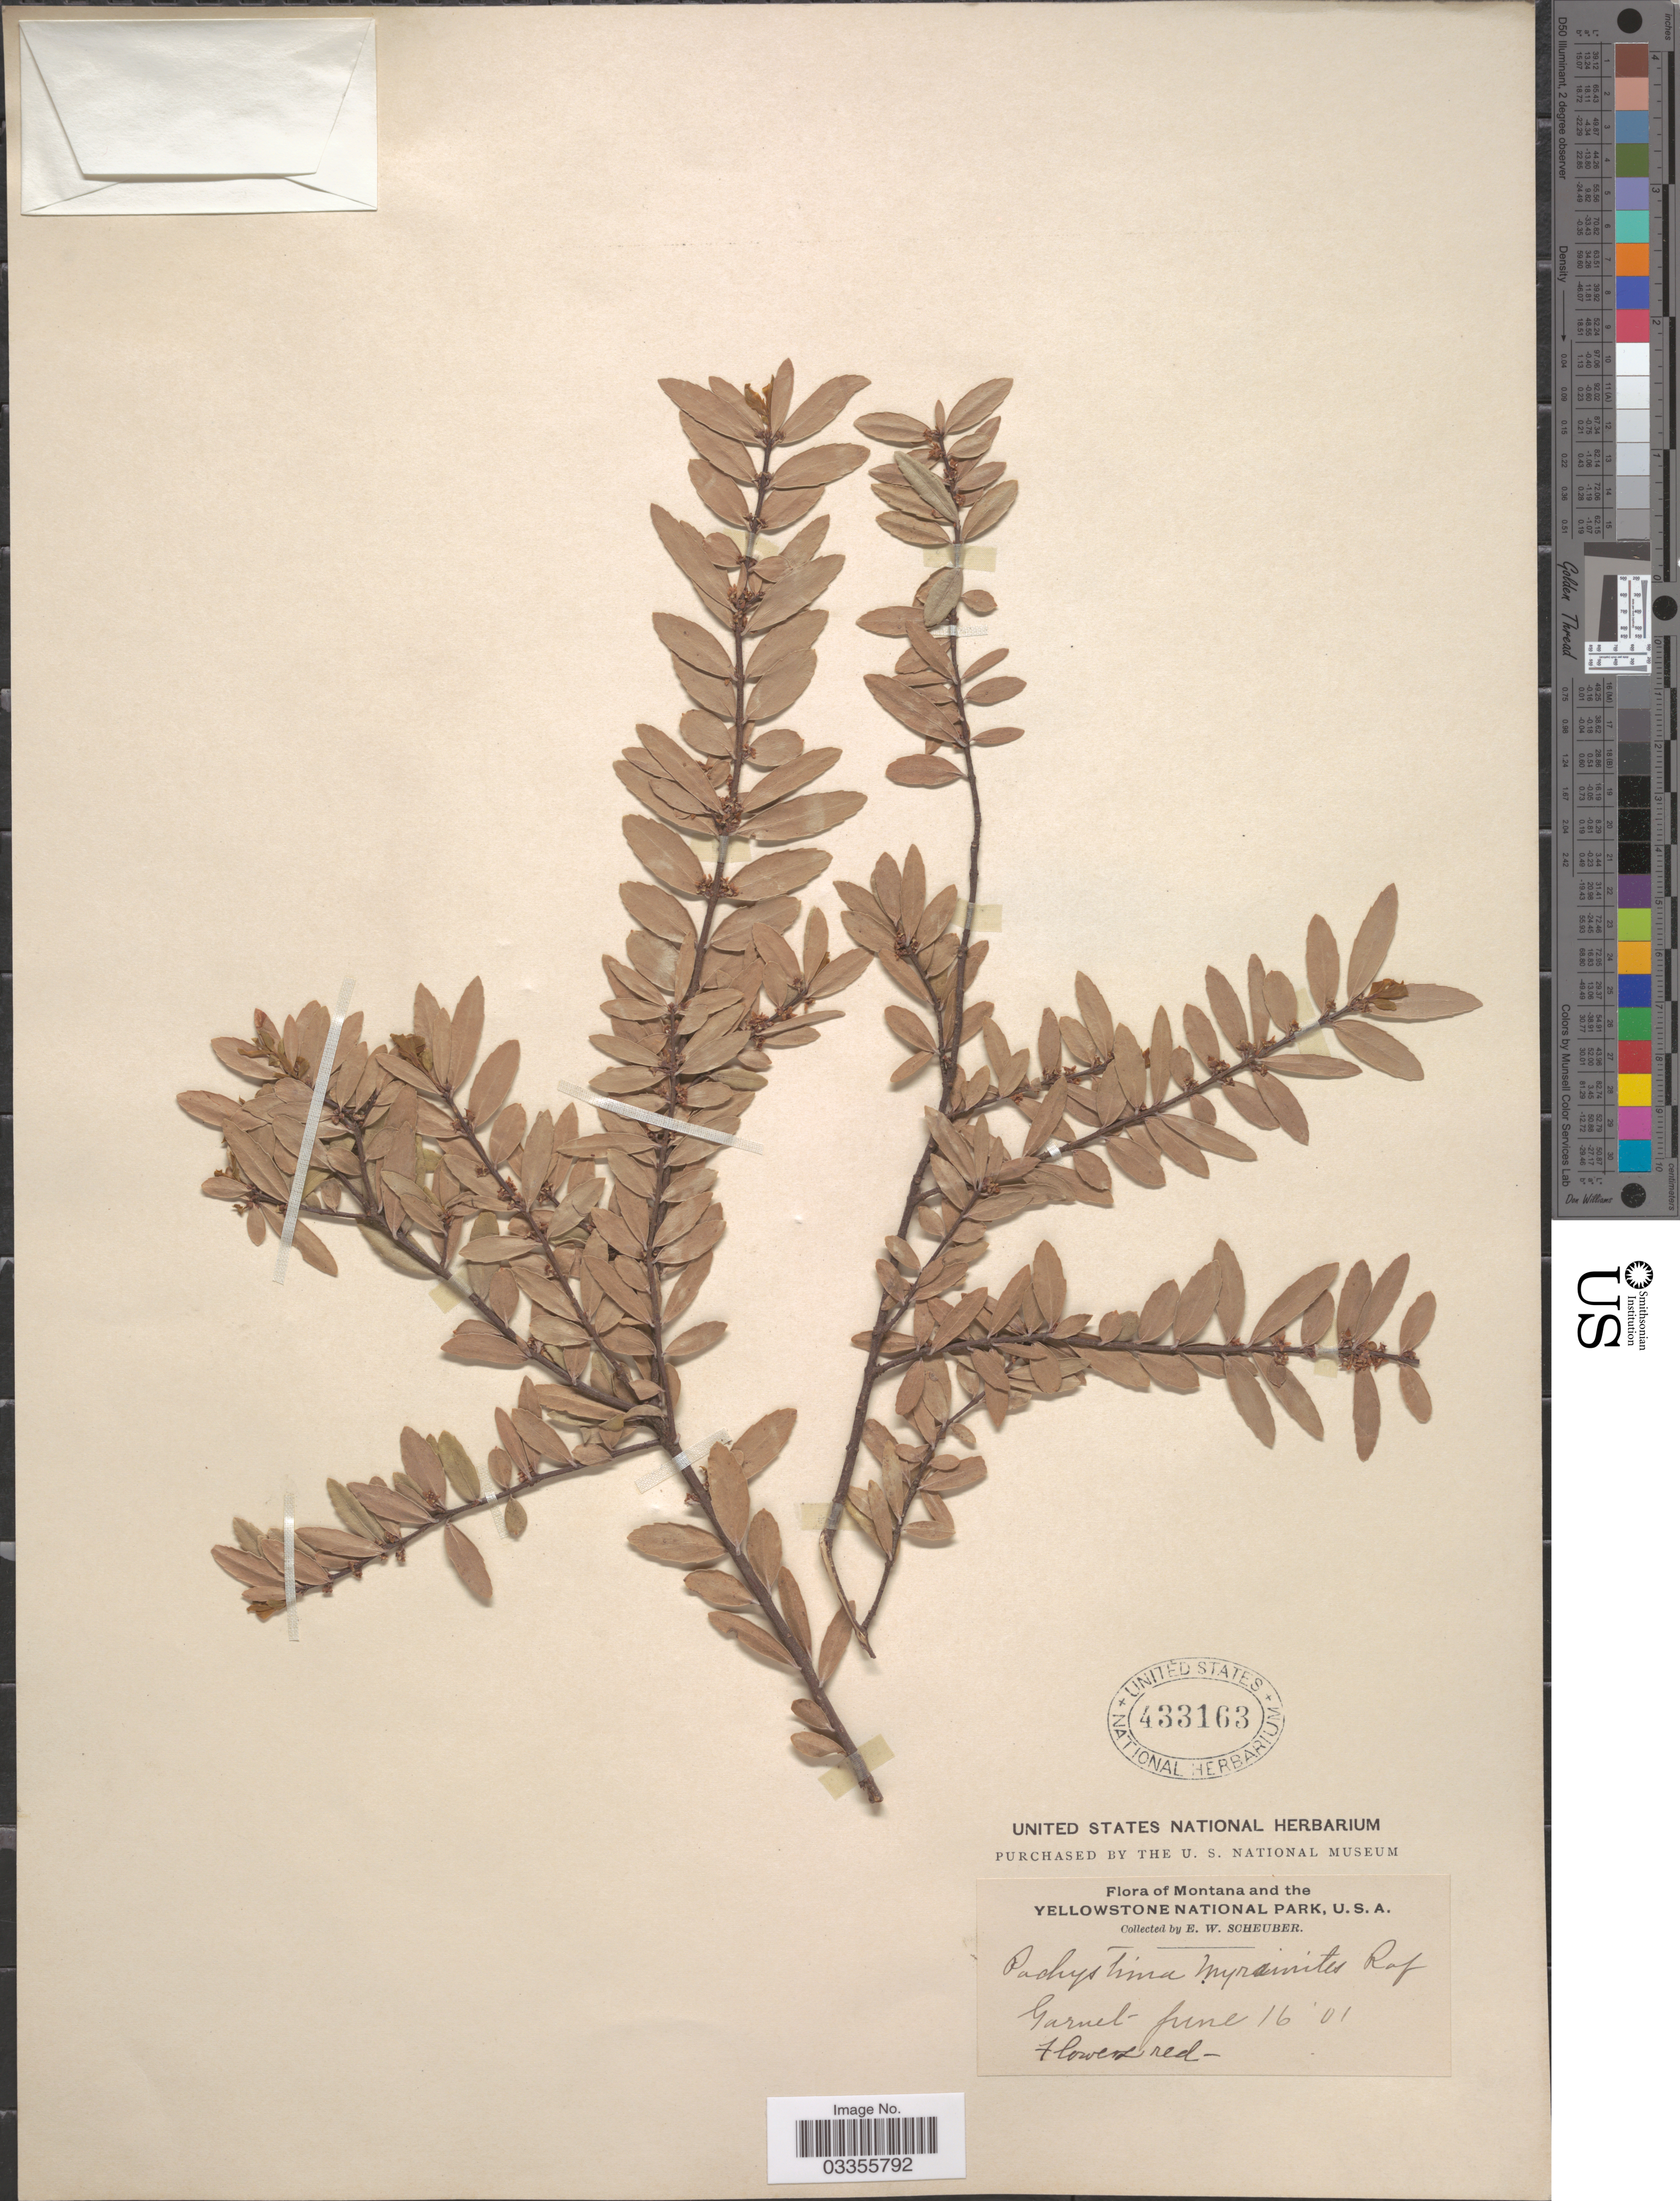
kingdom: Plantae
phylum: Tracheophyta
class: Magnoliopsida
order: Celastrales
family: Celastraceae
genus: Paxistima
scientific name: Paxistima myrsinites subsp. myrsinites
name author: (Pursh) Raf.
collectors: E. Scheuber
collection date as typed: Transcribed d/m/y: 16/6/1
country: United States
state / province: Montana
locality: The Yellowstone National Park. Garnet.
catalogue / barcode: US 433163